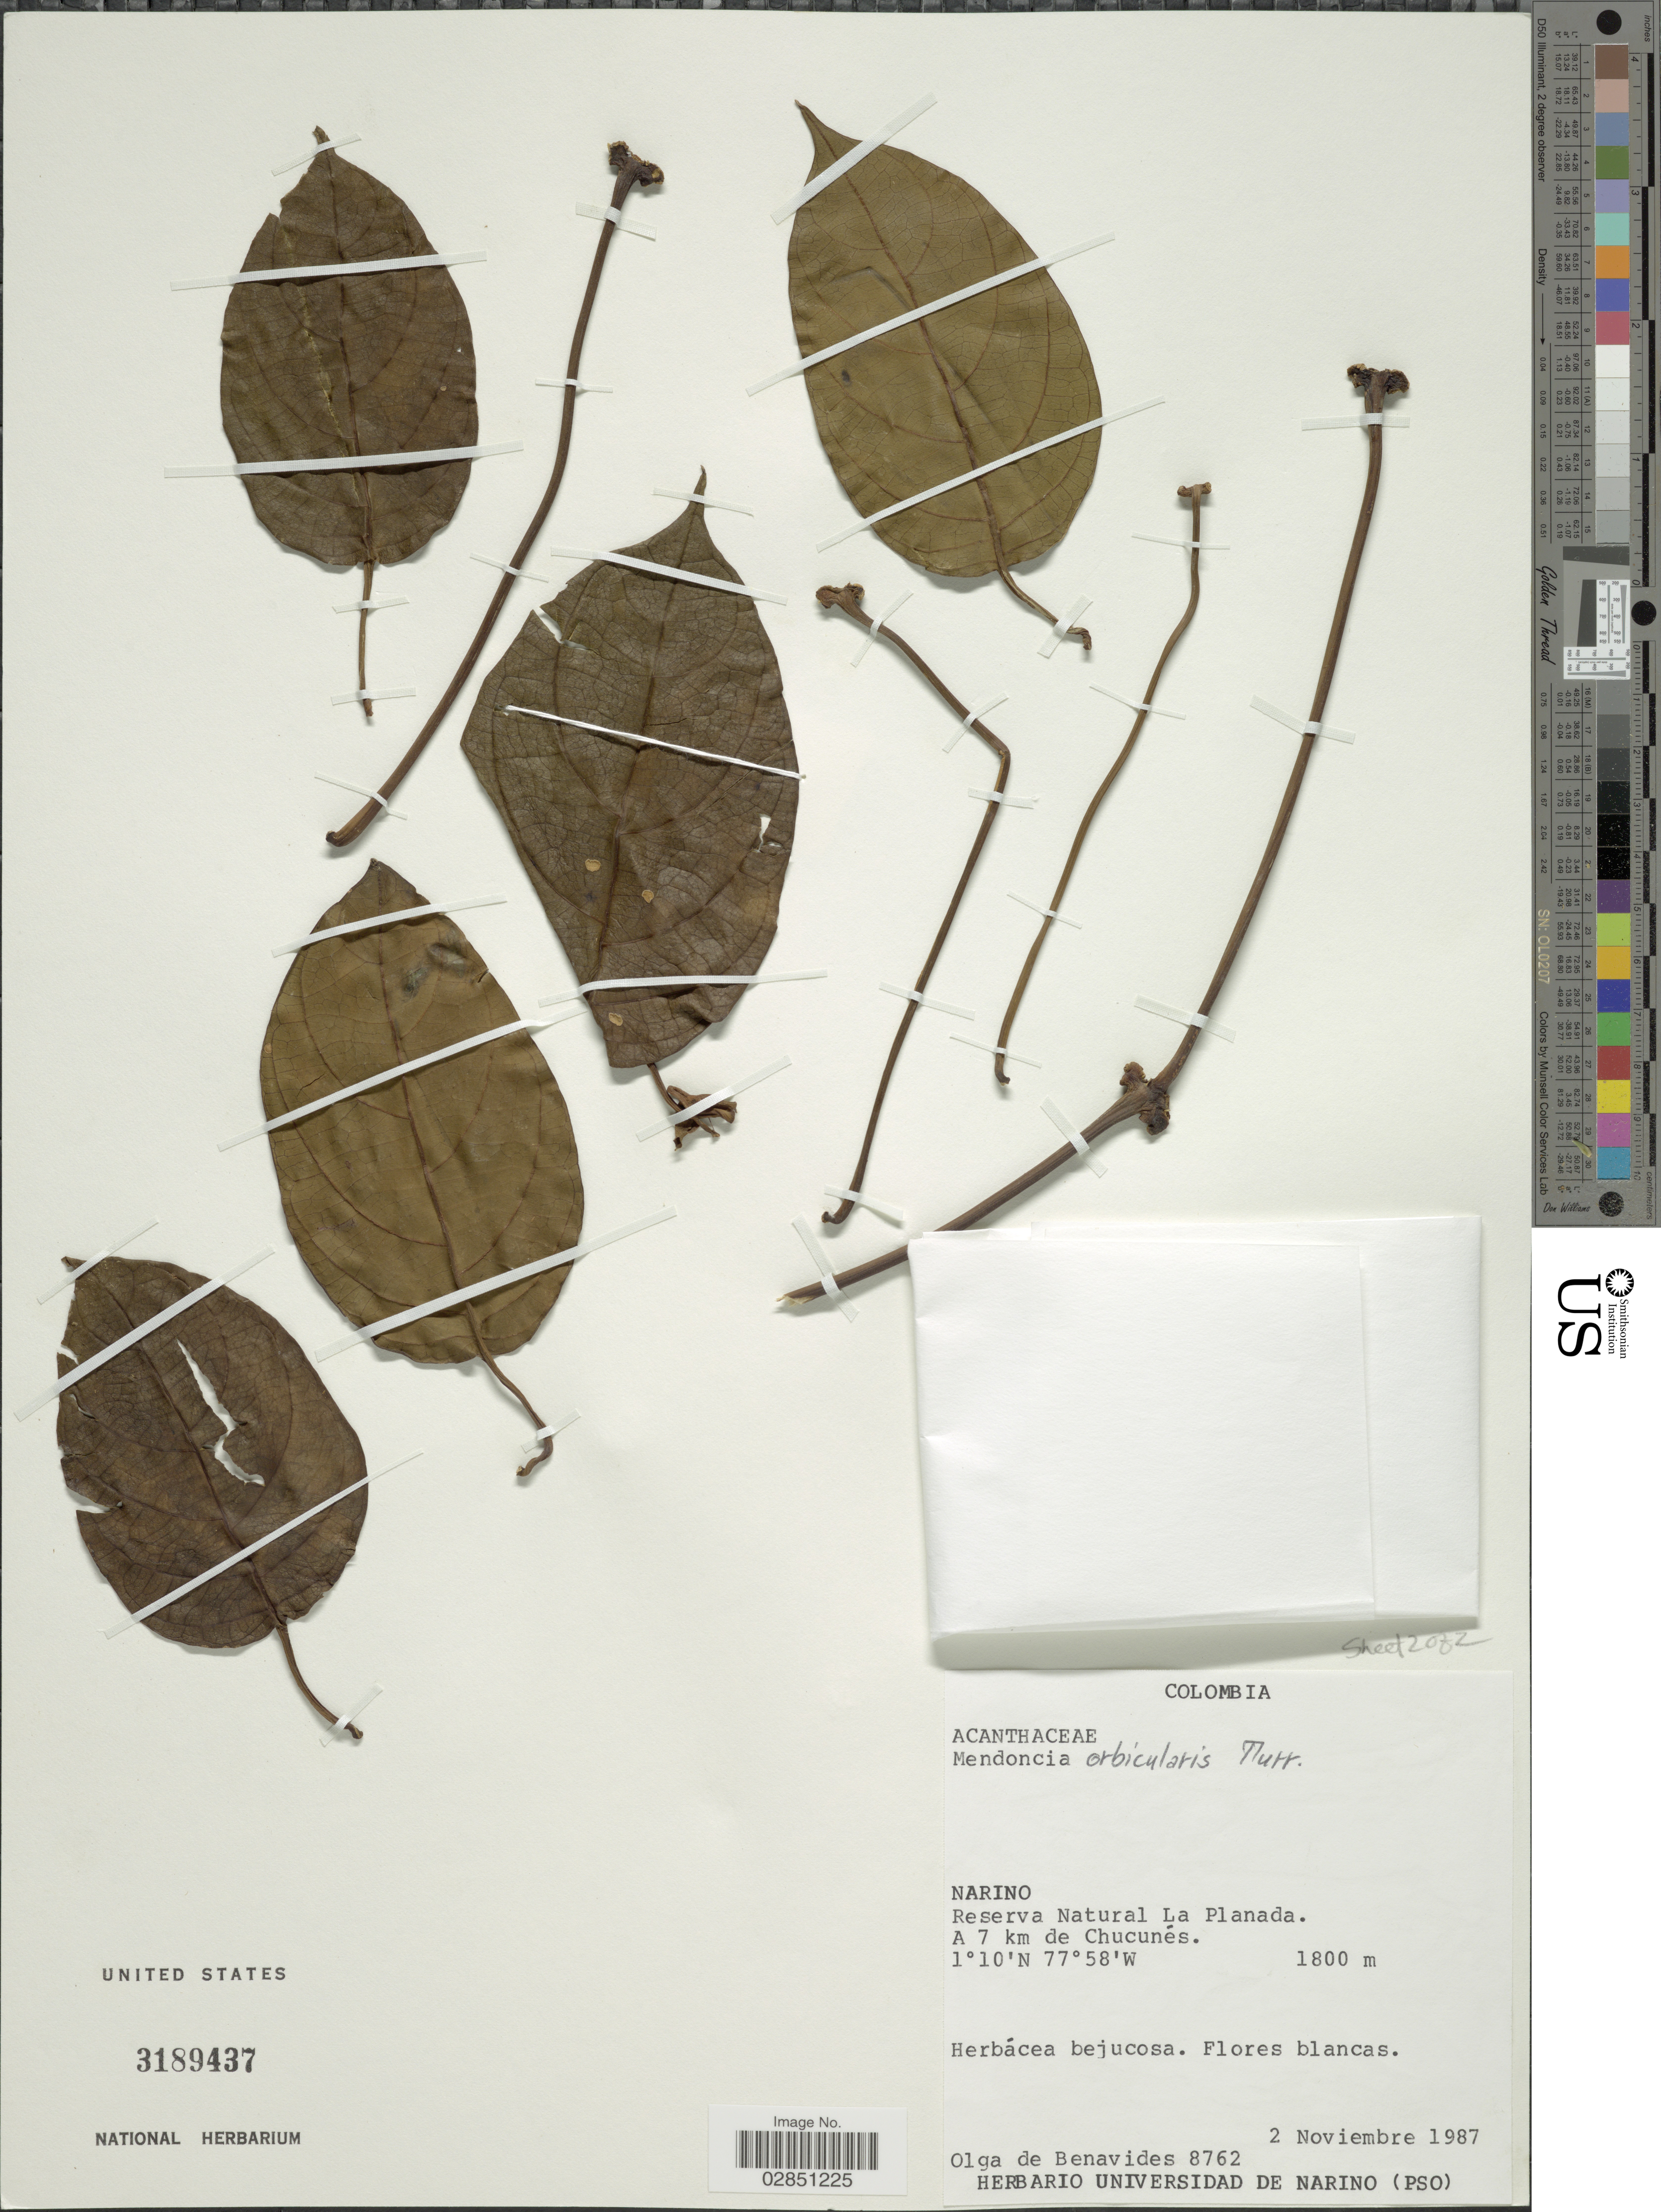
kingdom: Plantae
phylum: Tracheophyta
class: Magnoliopsida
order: Lamiales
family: Acanthaceae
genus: Mendoncia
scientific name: Mendoncia orbicularis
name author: Turrill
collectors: Olga S. de Benavides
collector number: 8762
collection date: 1987-11-02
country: Colombia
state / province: Nariño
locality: Reserva Natural La Planada. A 7 km de Chucunés.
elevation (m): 1800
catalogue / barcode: US 3189437